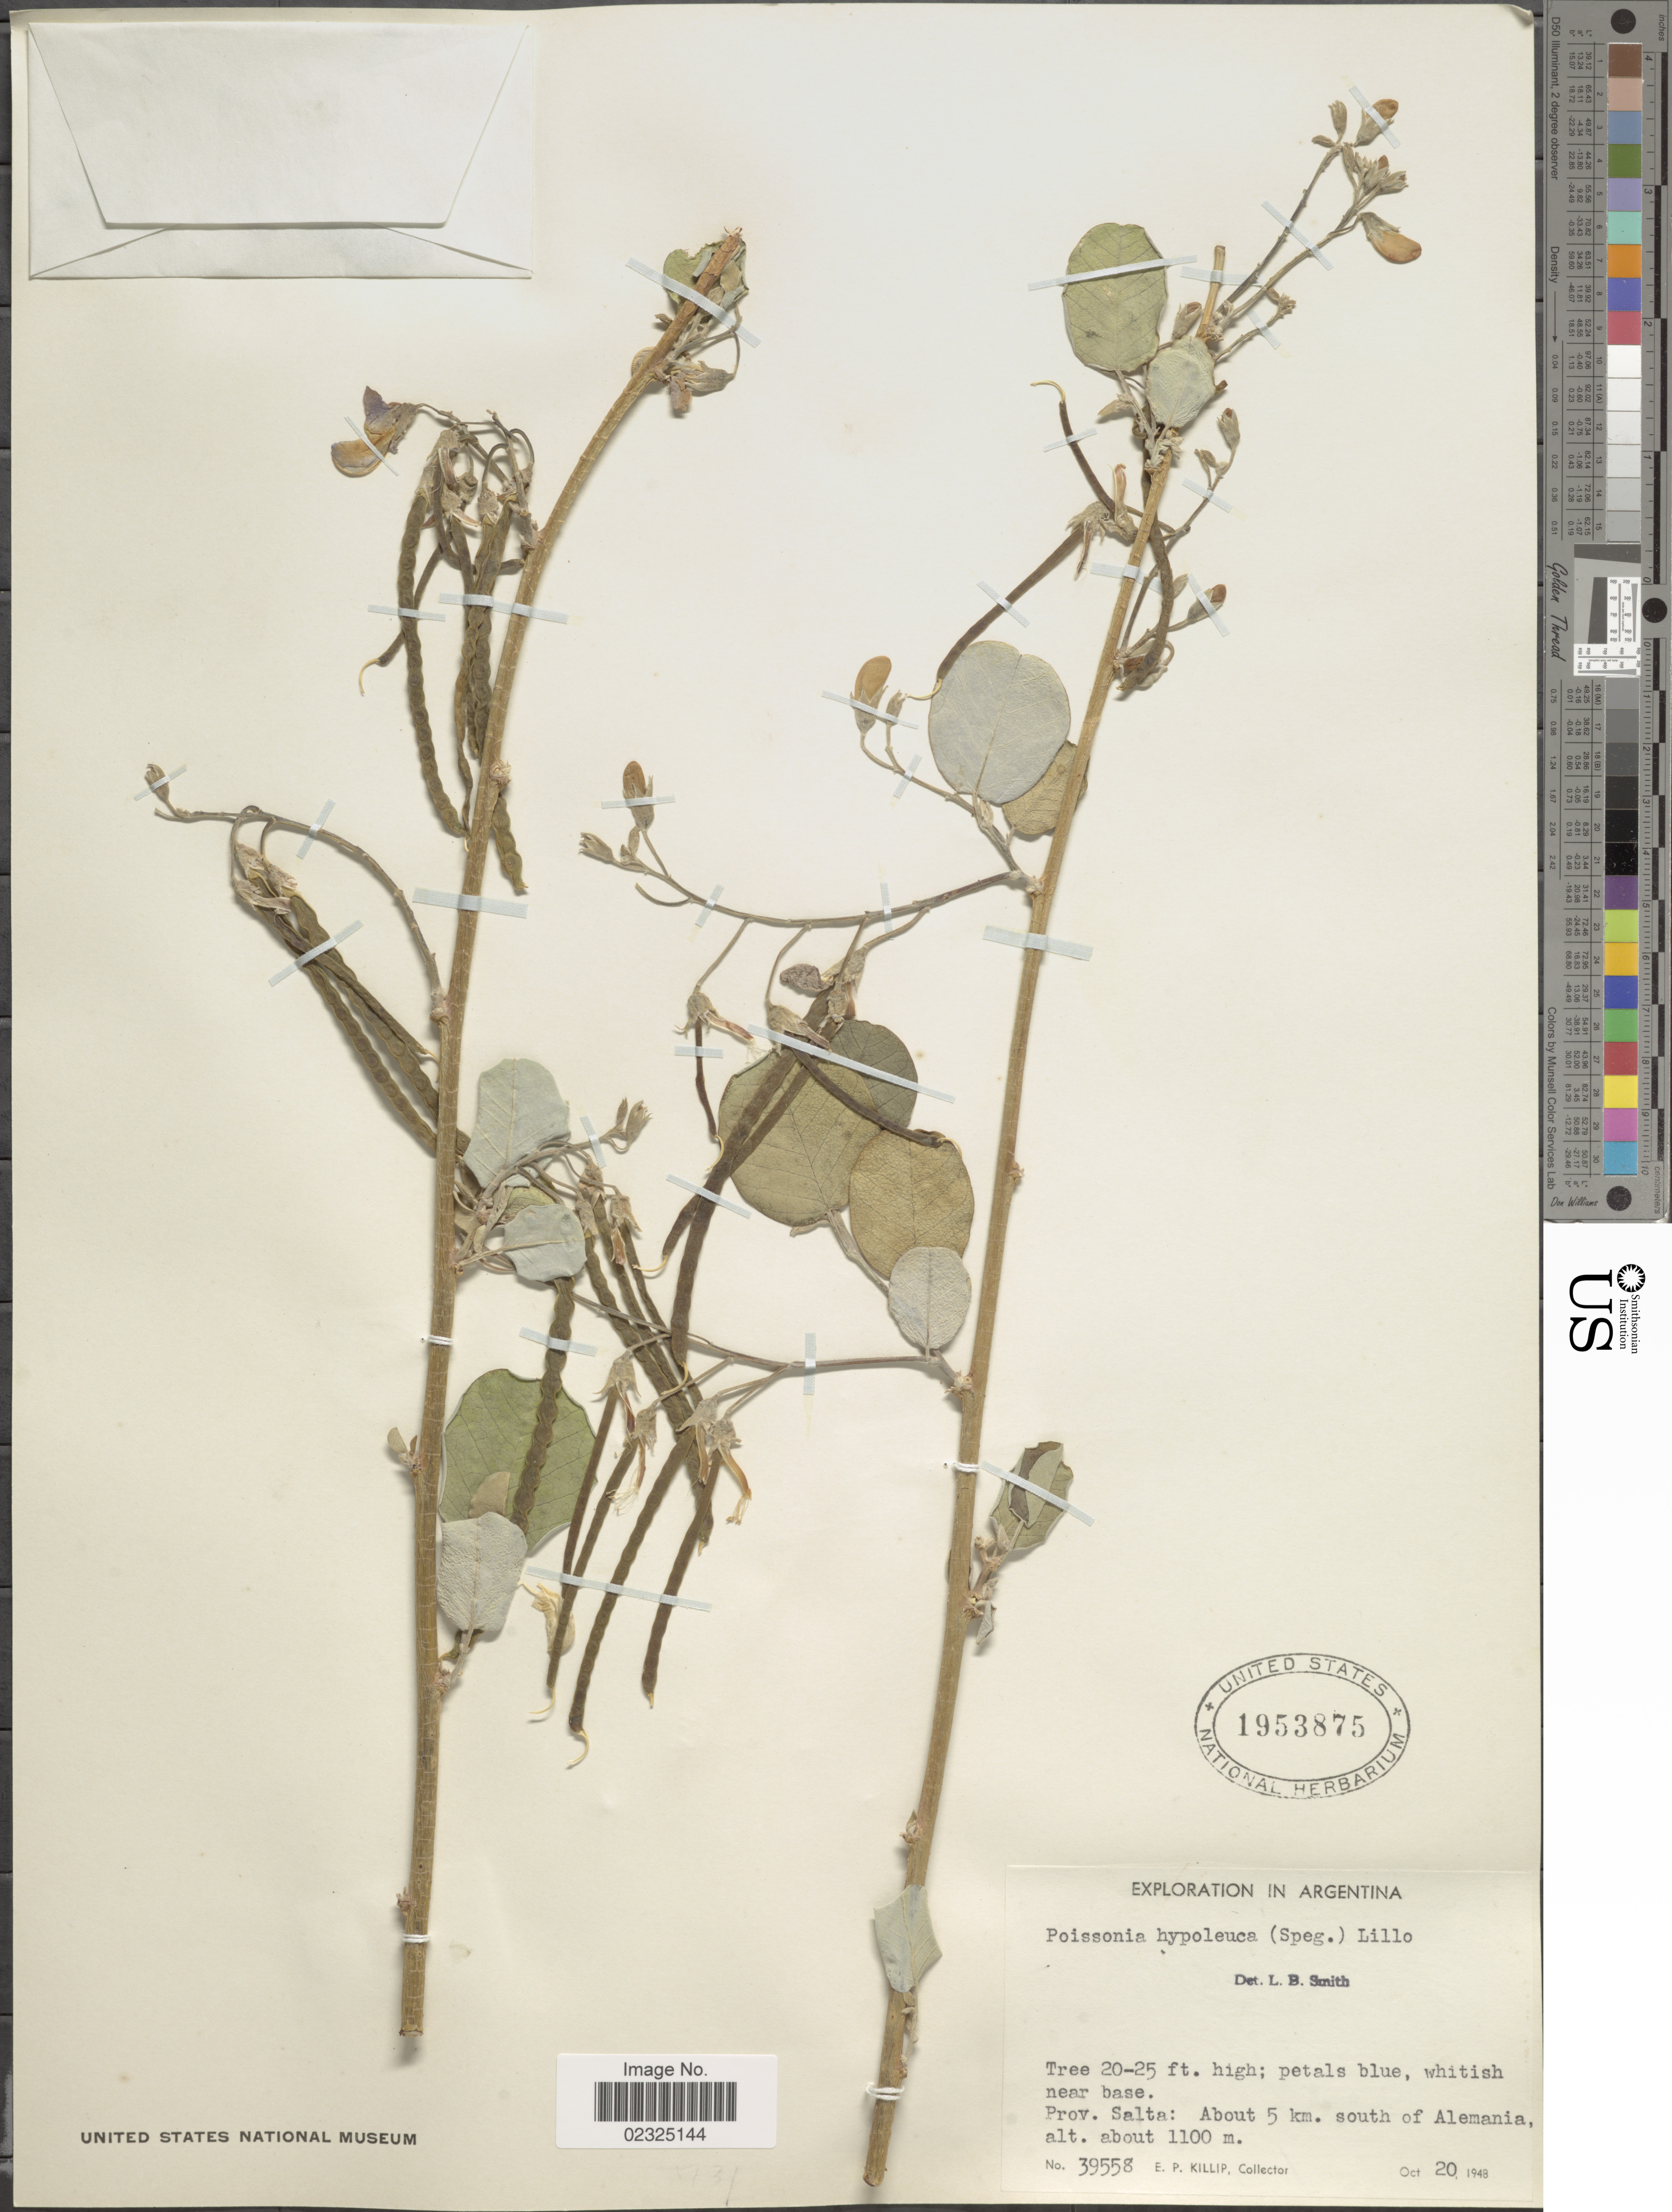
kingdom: Plantae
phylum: Tracheophyta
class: Magnoliopsida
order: Fabales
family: Fabaceae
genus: Poissonia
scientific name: Poissonia hypoleuca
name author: (Speg.) Lillo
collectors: E. P. Killip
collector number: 39558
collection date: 1948-10-20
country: Argentina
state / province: Salta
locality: About 5 km. south of Alemania.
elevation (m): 1100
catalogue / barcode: US 1953875